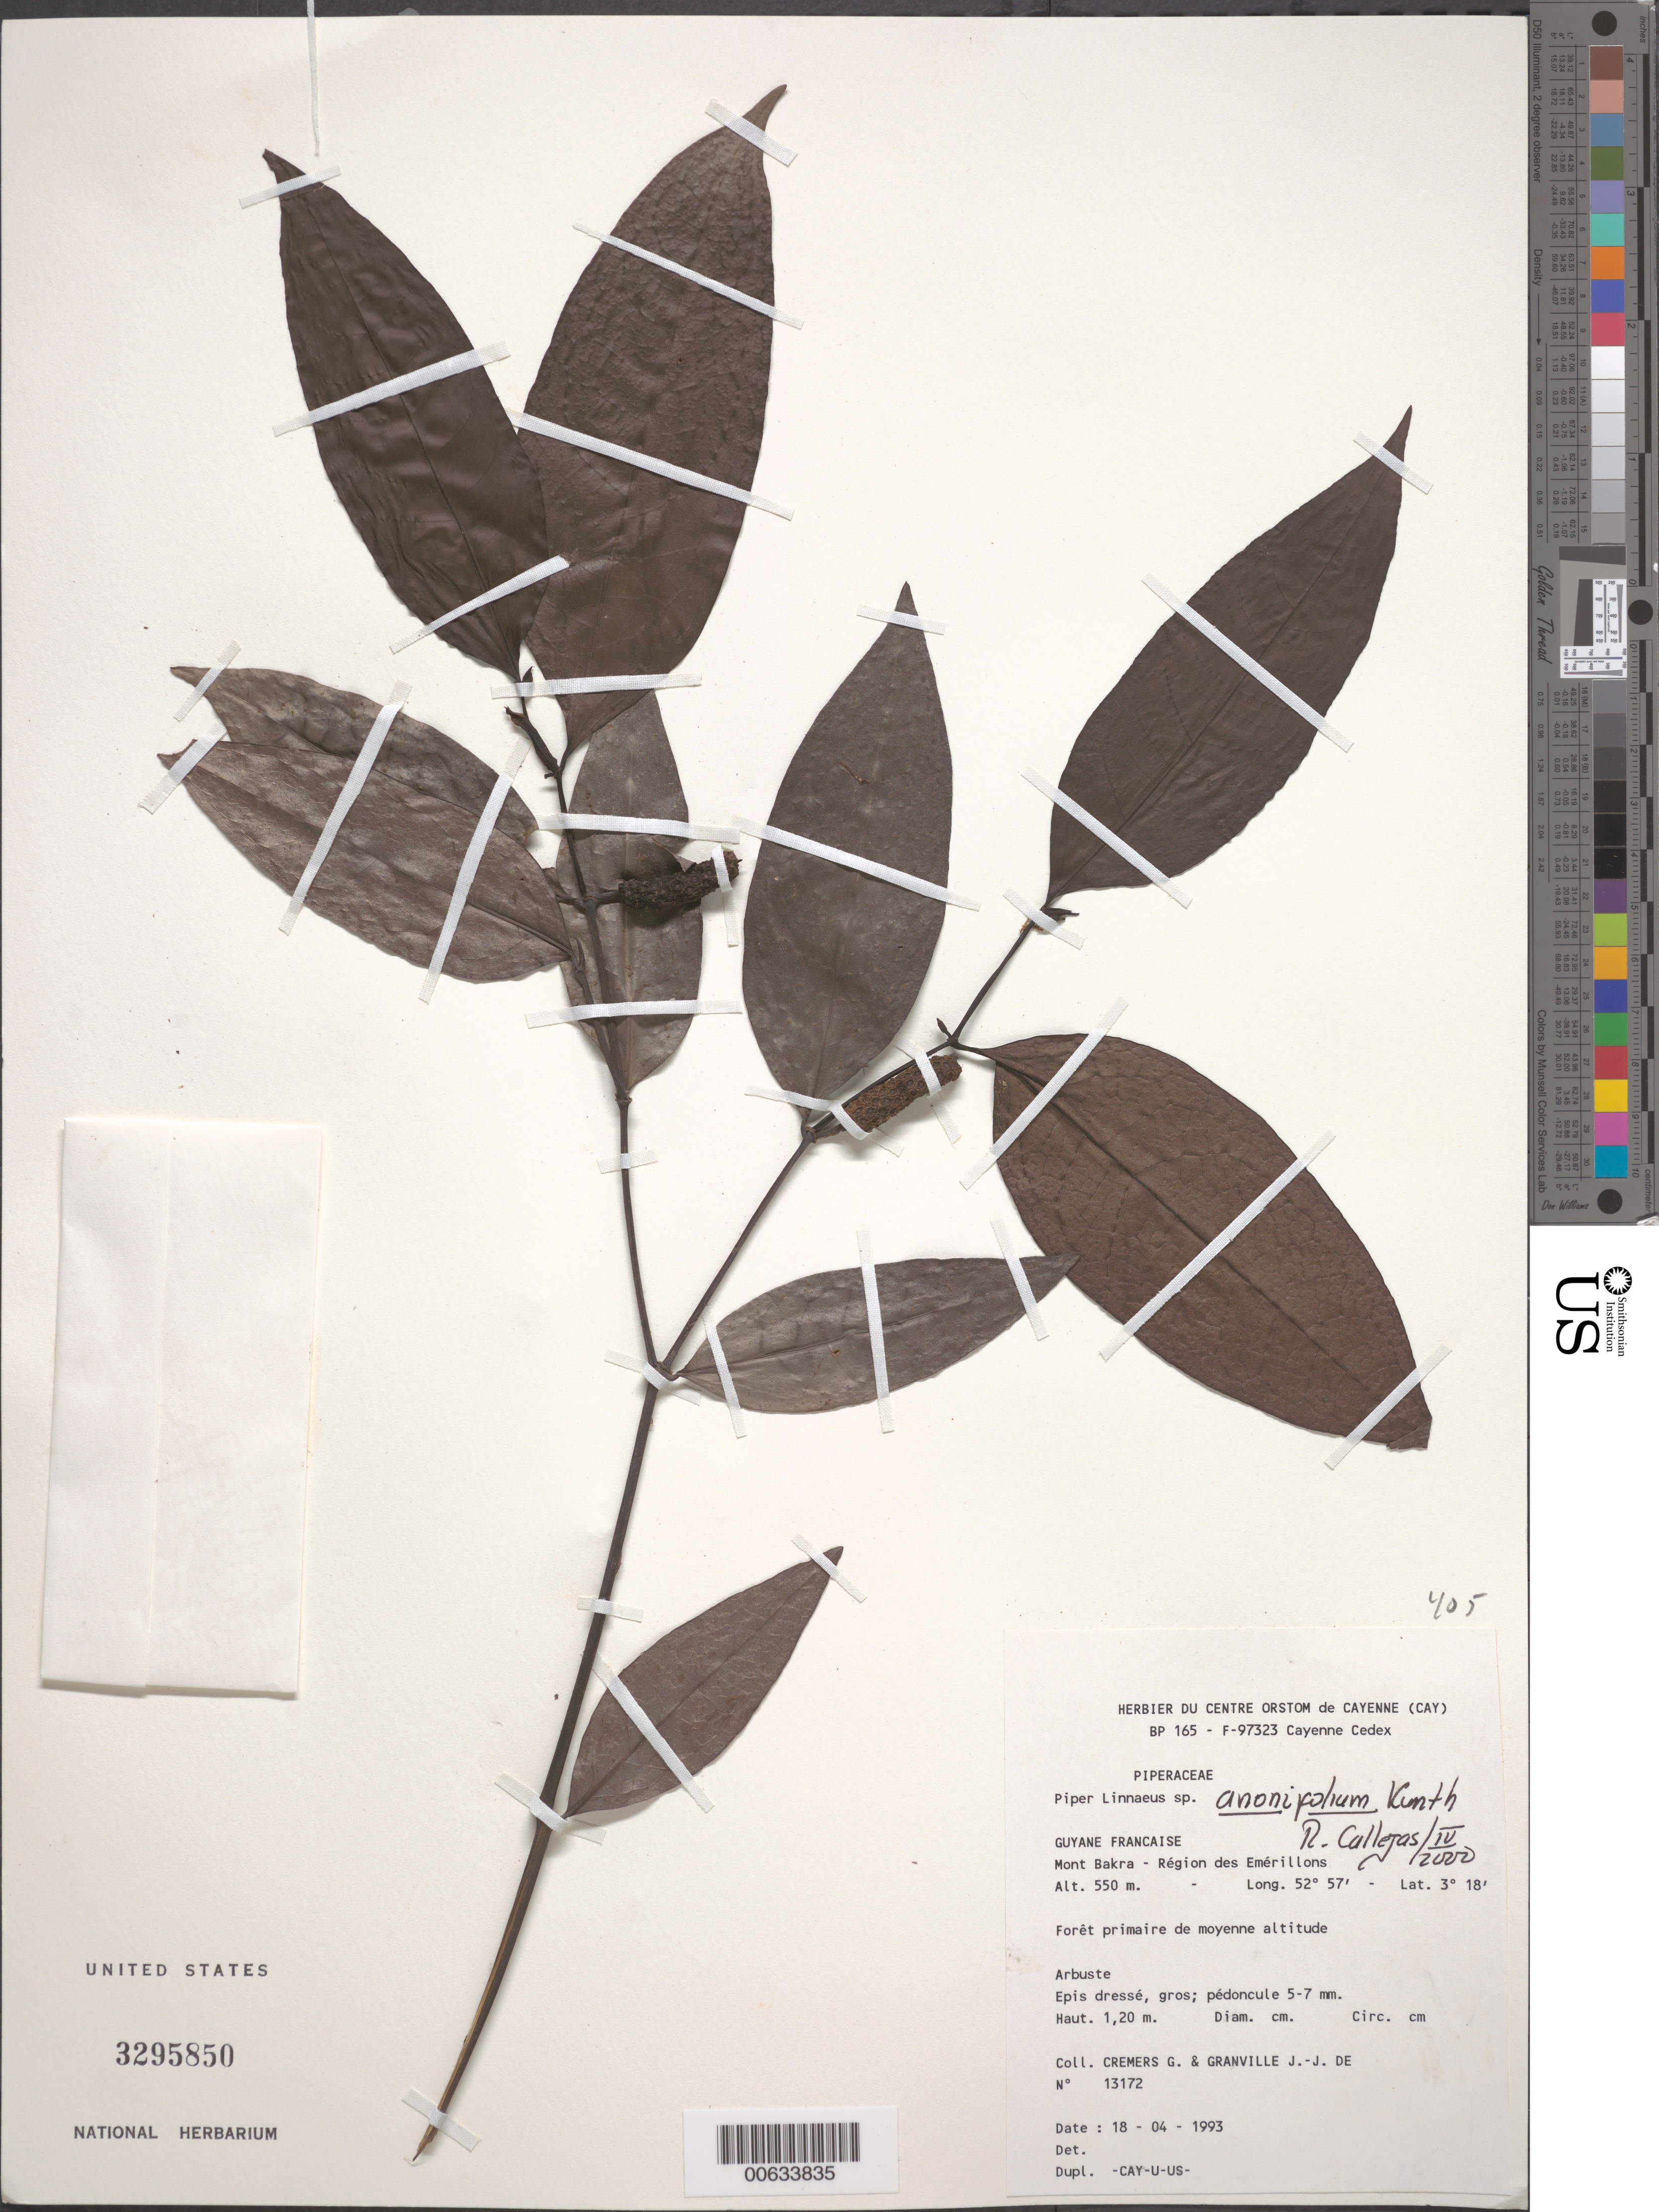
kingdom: Plantae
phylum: Tracheophyta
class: Magnoliopsida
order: Piperales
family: Piperaceae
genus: Piper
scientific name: Piper anonifolium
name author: (Kunth) C. DC.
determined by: Callejas, Ricardo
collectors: G. Cremers & J.-J. de Granville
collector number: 13172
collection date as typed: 18-Apr-93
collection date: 1993-04-18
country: French Guiana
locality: Mont Bakra, région des Emérillons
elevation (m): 550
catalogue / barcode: US 3295850